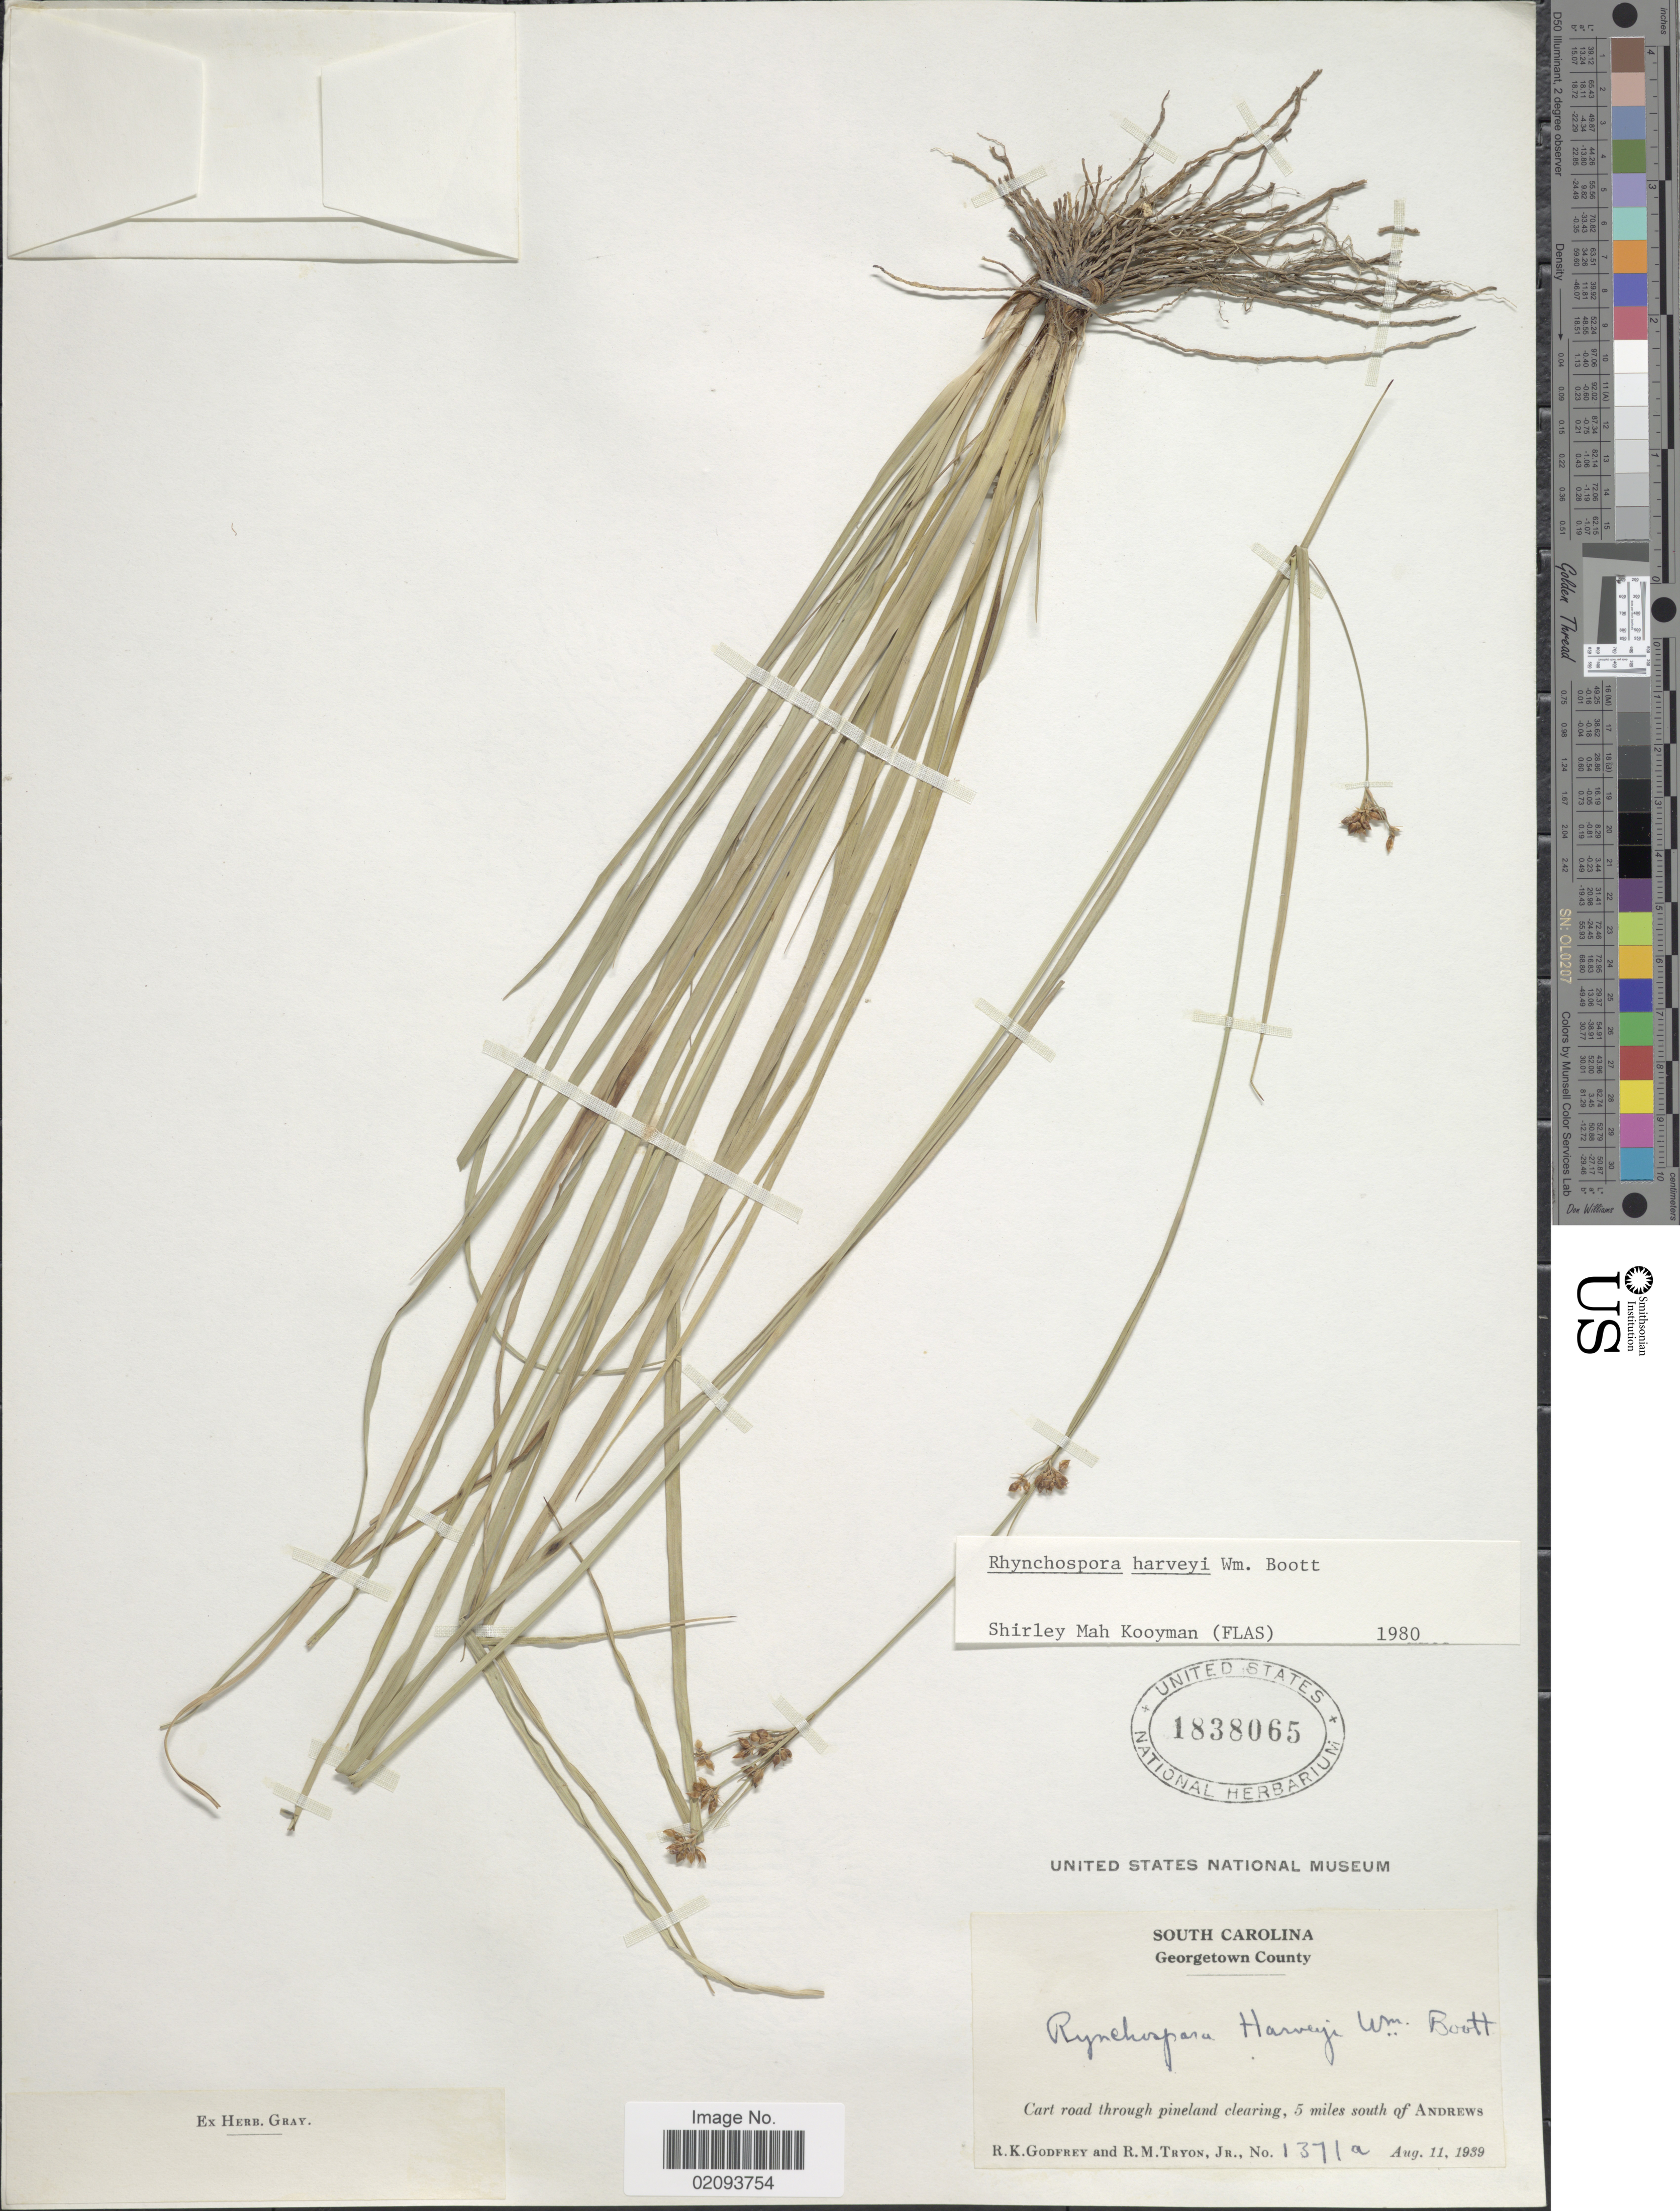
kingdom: Plantae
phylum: Tracheophyta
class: Liliopsida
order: Poales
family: Cyperaceae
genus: Rhynchospora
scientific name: Rhynchospora harveyi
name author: W. Boott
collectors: R. K. Godfrey & R. M. Tryon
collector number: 1371a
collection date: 1939-08-11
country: United States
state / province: South Carolina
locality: Georgetown County. Cart road through pineland clearing, 5 miles south of Andrews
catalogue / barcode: US 1838065